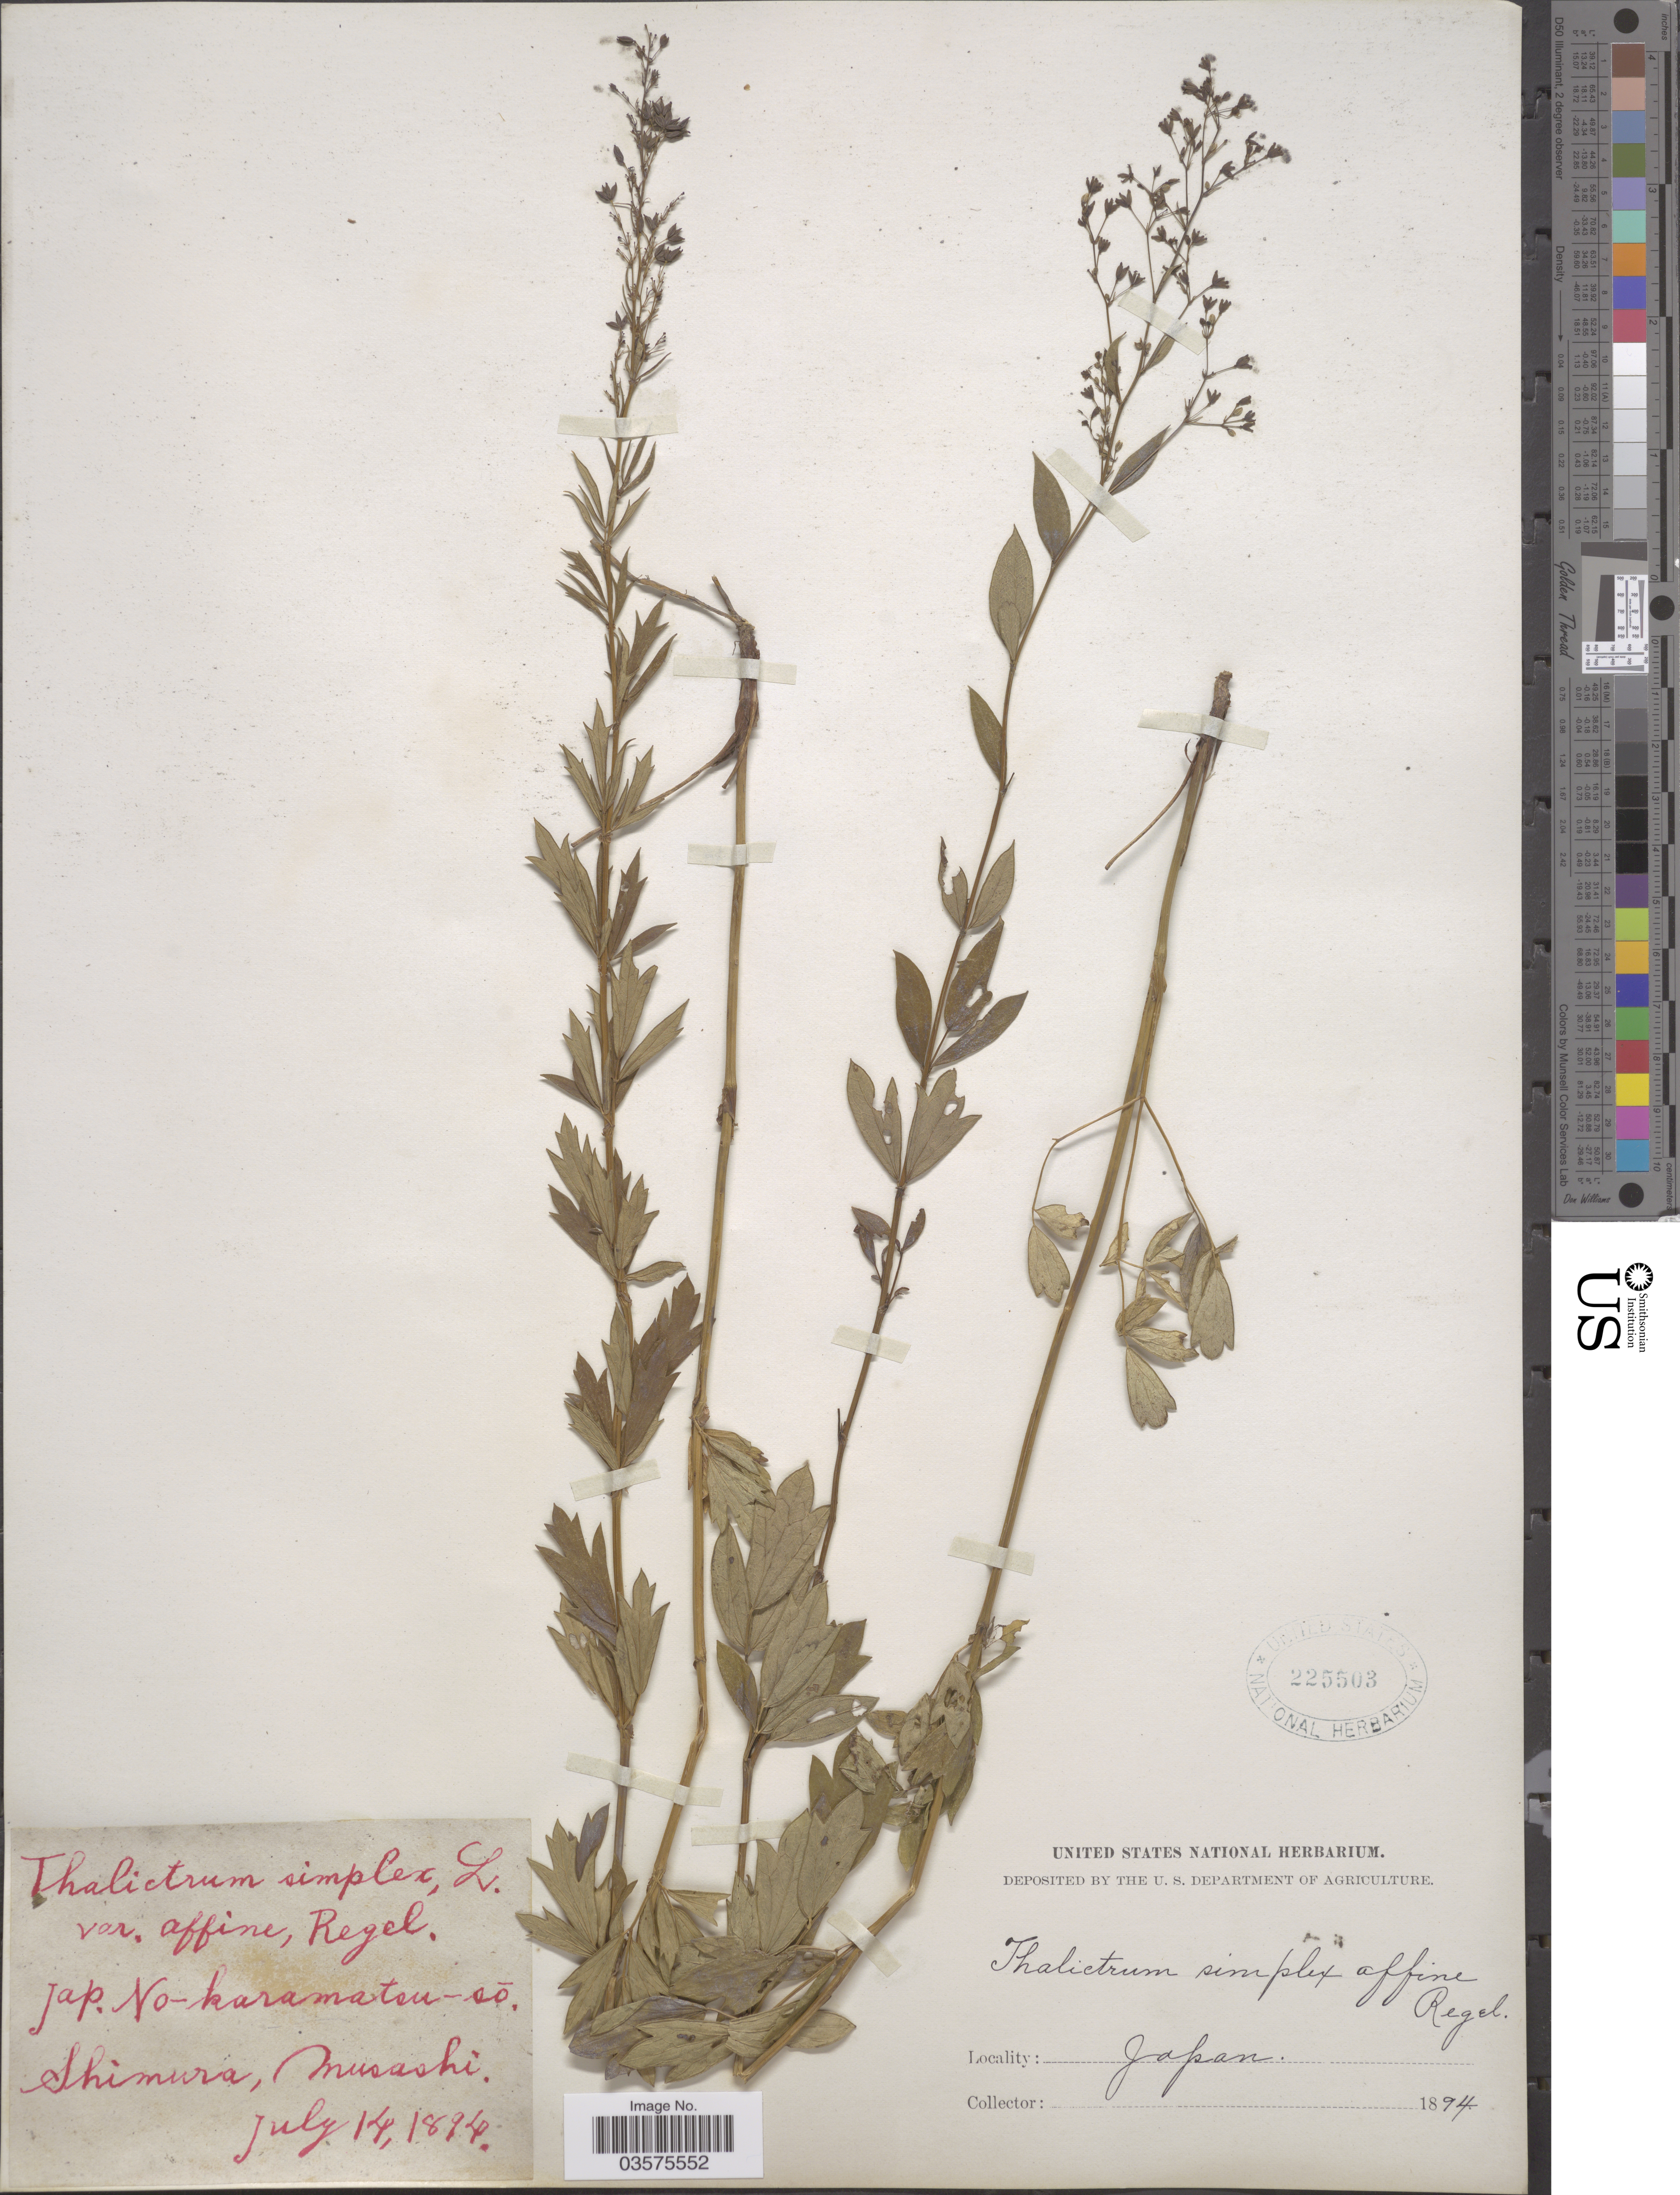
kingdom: Plantae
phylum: Tracheophyta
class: Magnoliopsida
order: Ranunculales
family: Ranunculaceae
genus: Thalictrum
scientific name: Thalictrum simplex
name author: L.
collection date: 1894-07-14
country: Japan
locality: Shimura, Musashi.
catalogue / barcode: US 225503